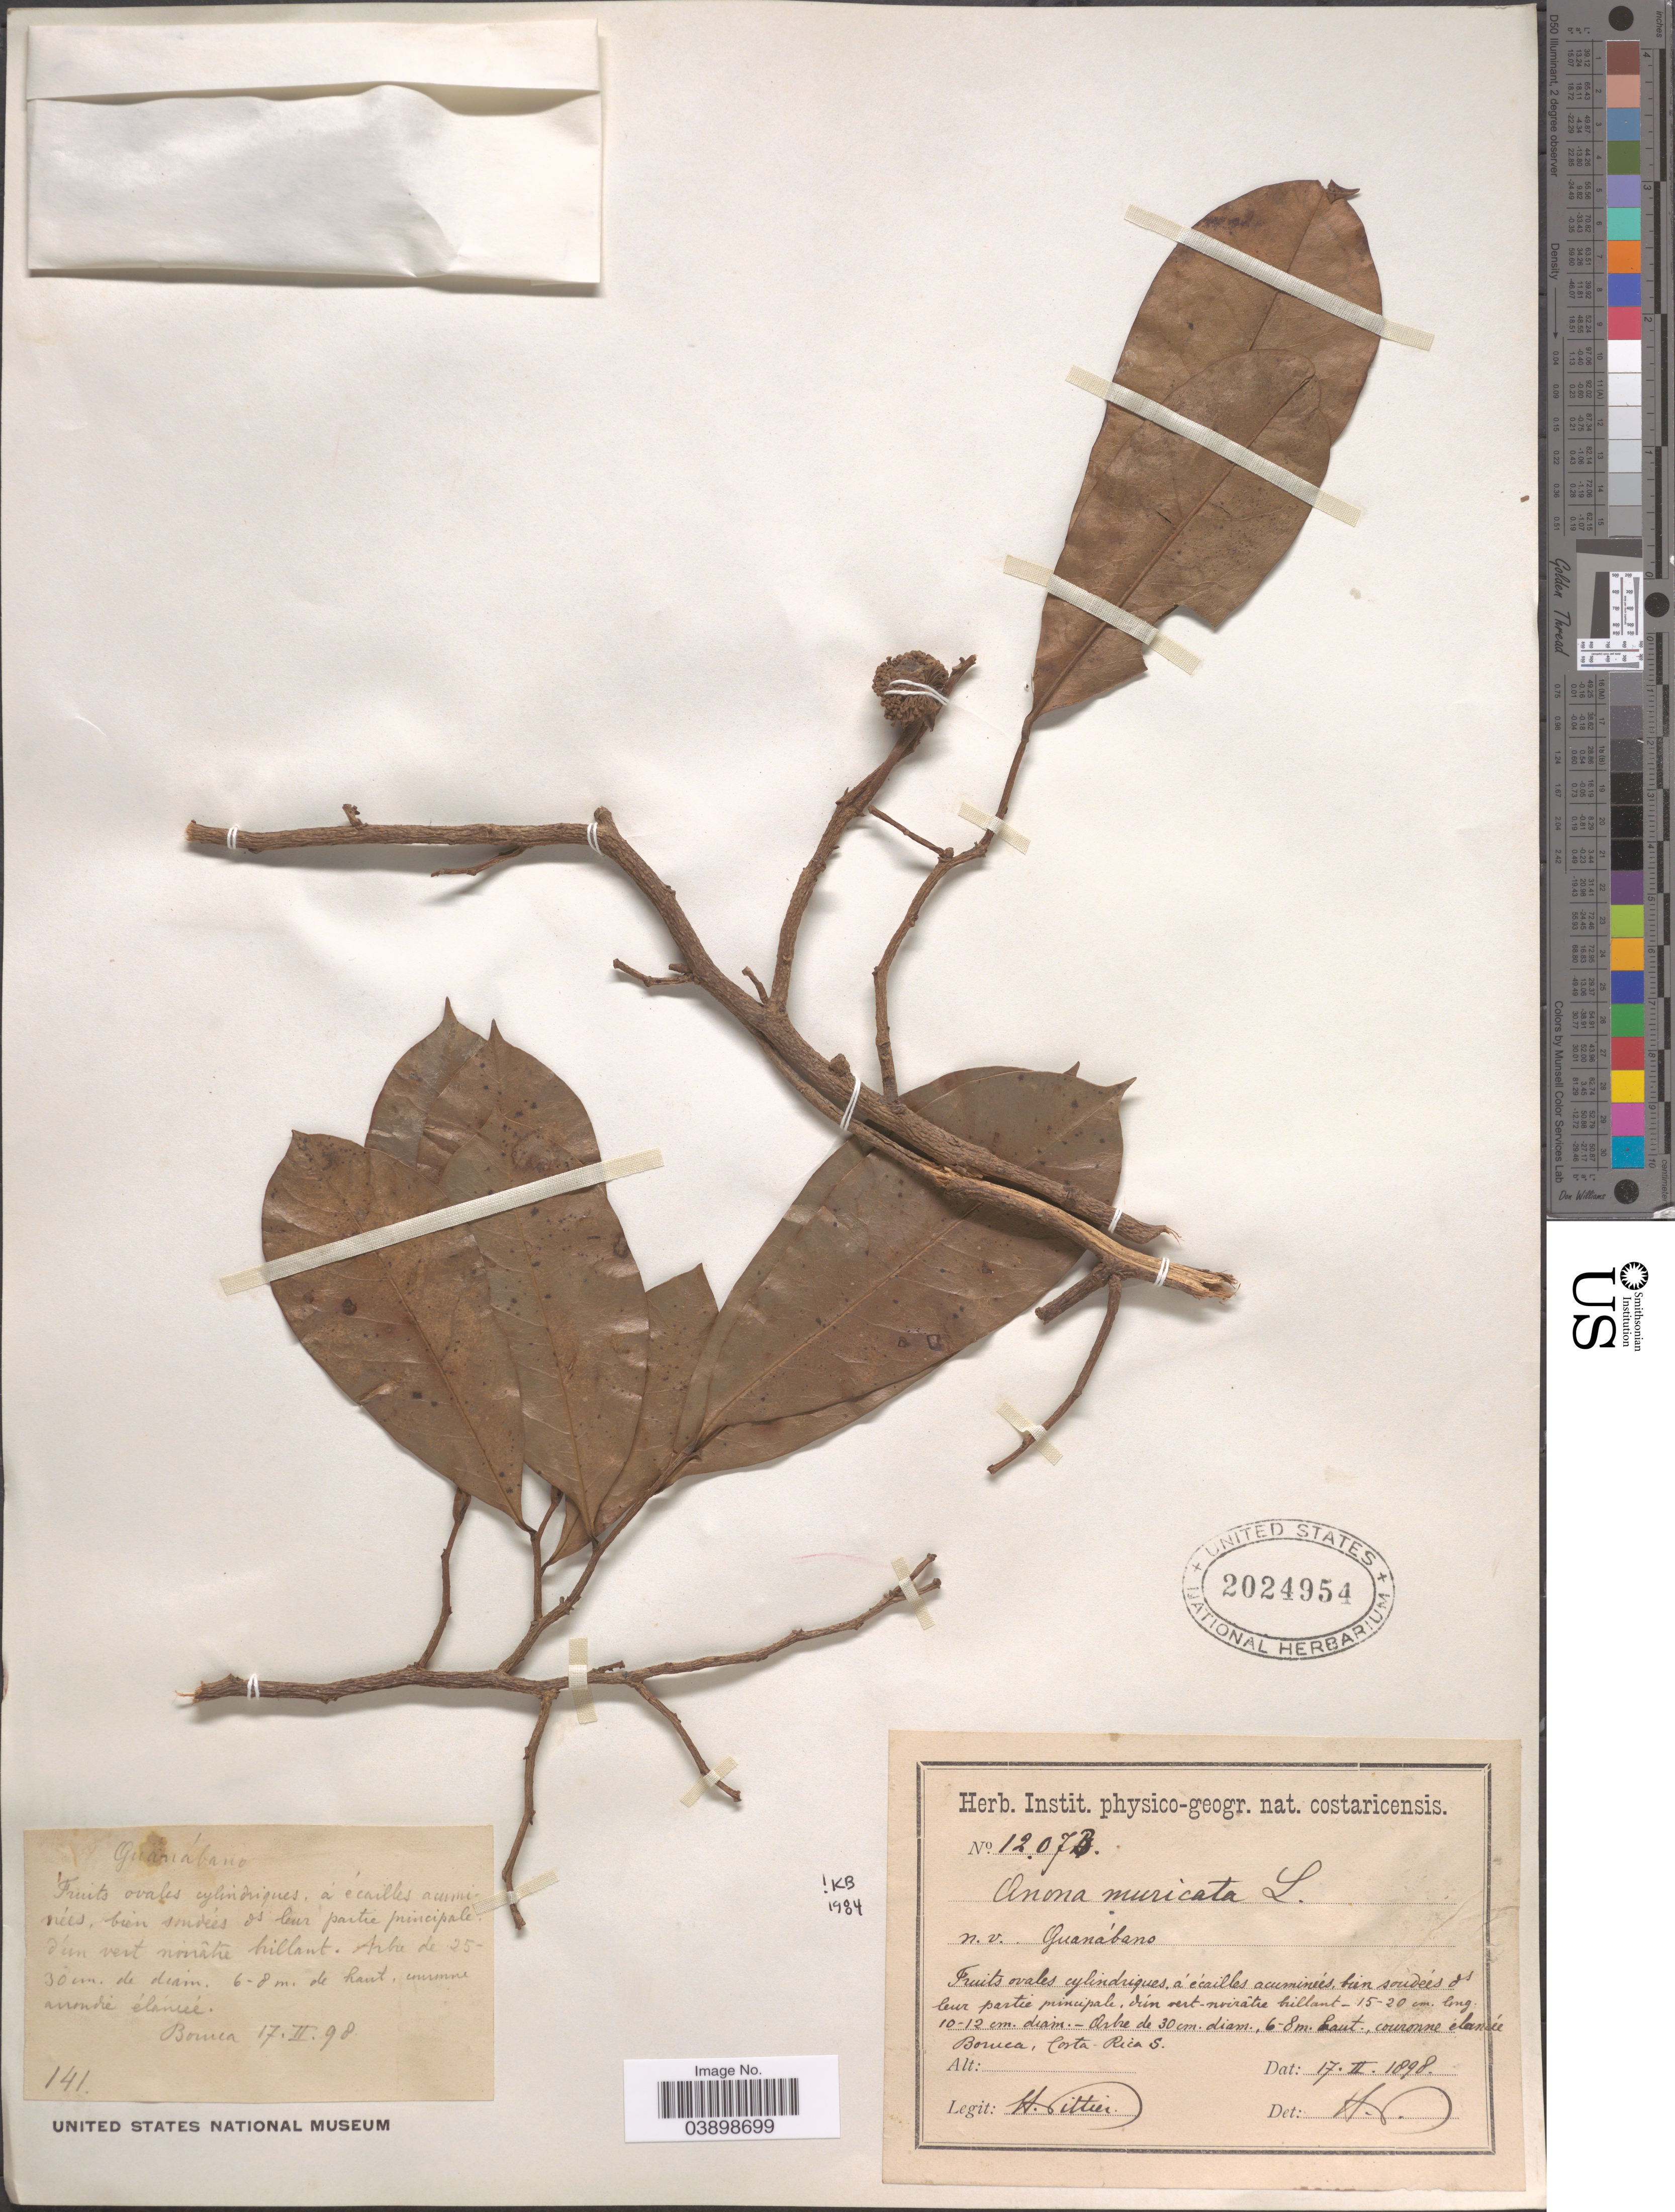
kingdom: Plantae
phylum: Tracheophyta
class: Magnoliopsida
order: Magnoliales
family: Annonaceae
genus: Annona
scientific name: Annona muricata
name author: L.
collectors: H. F. Pittier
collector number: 1207B*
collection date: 1898-02-17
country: Costa Rica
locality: Boruca.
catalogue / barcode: US 2024954